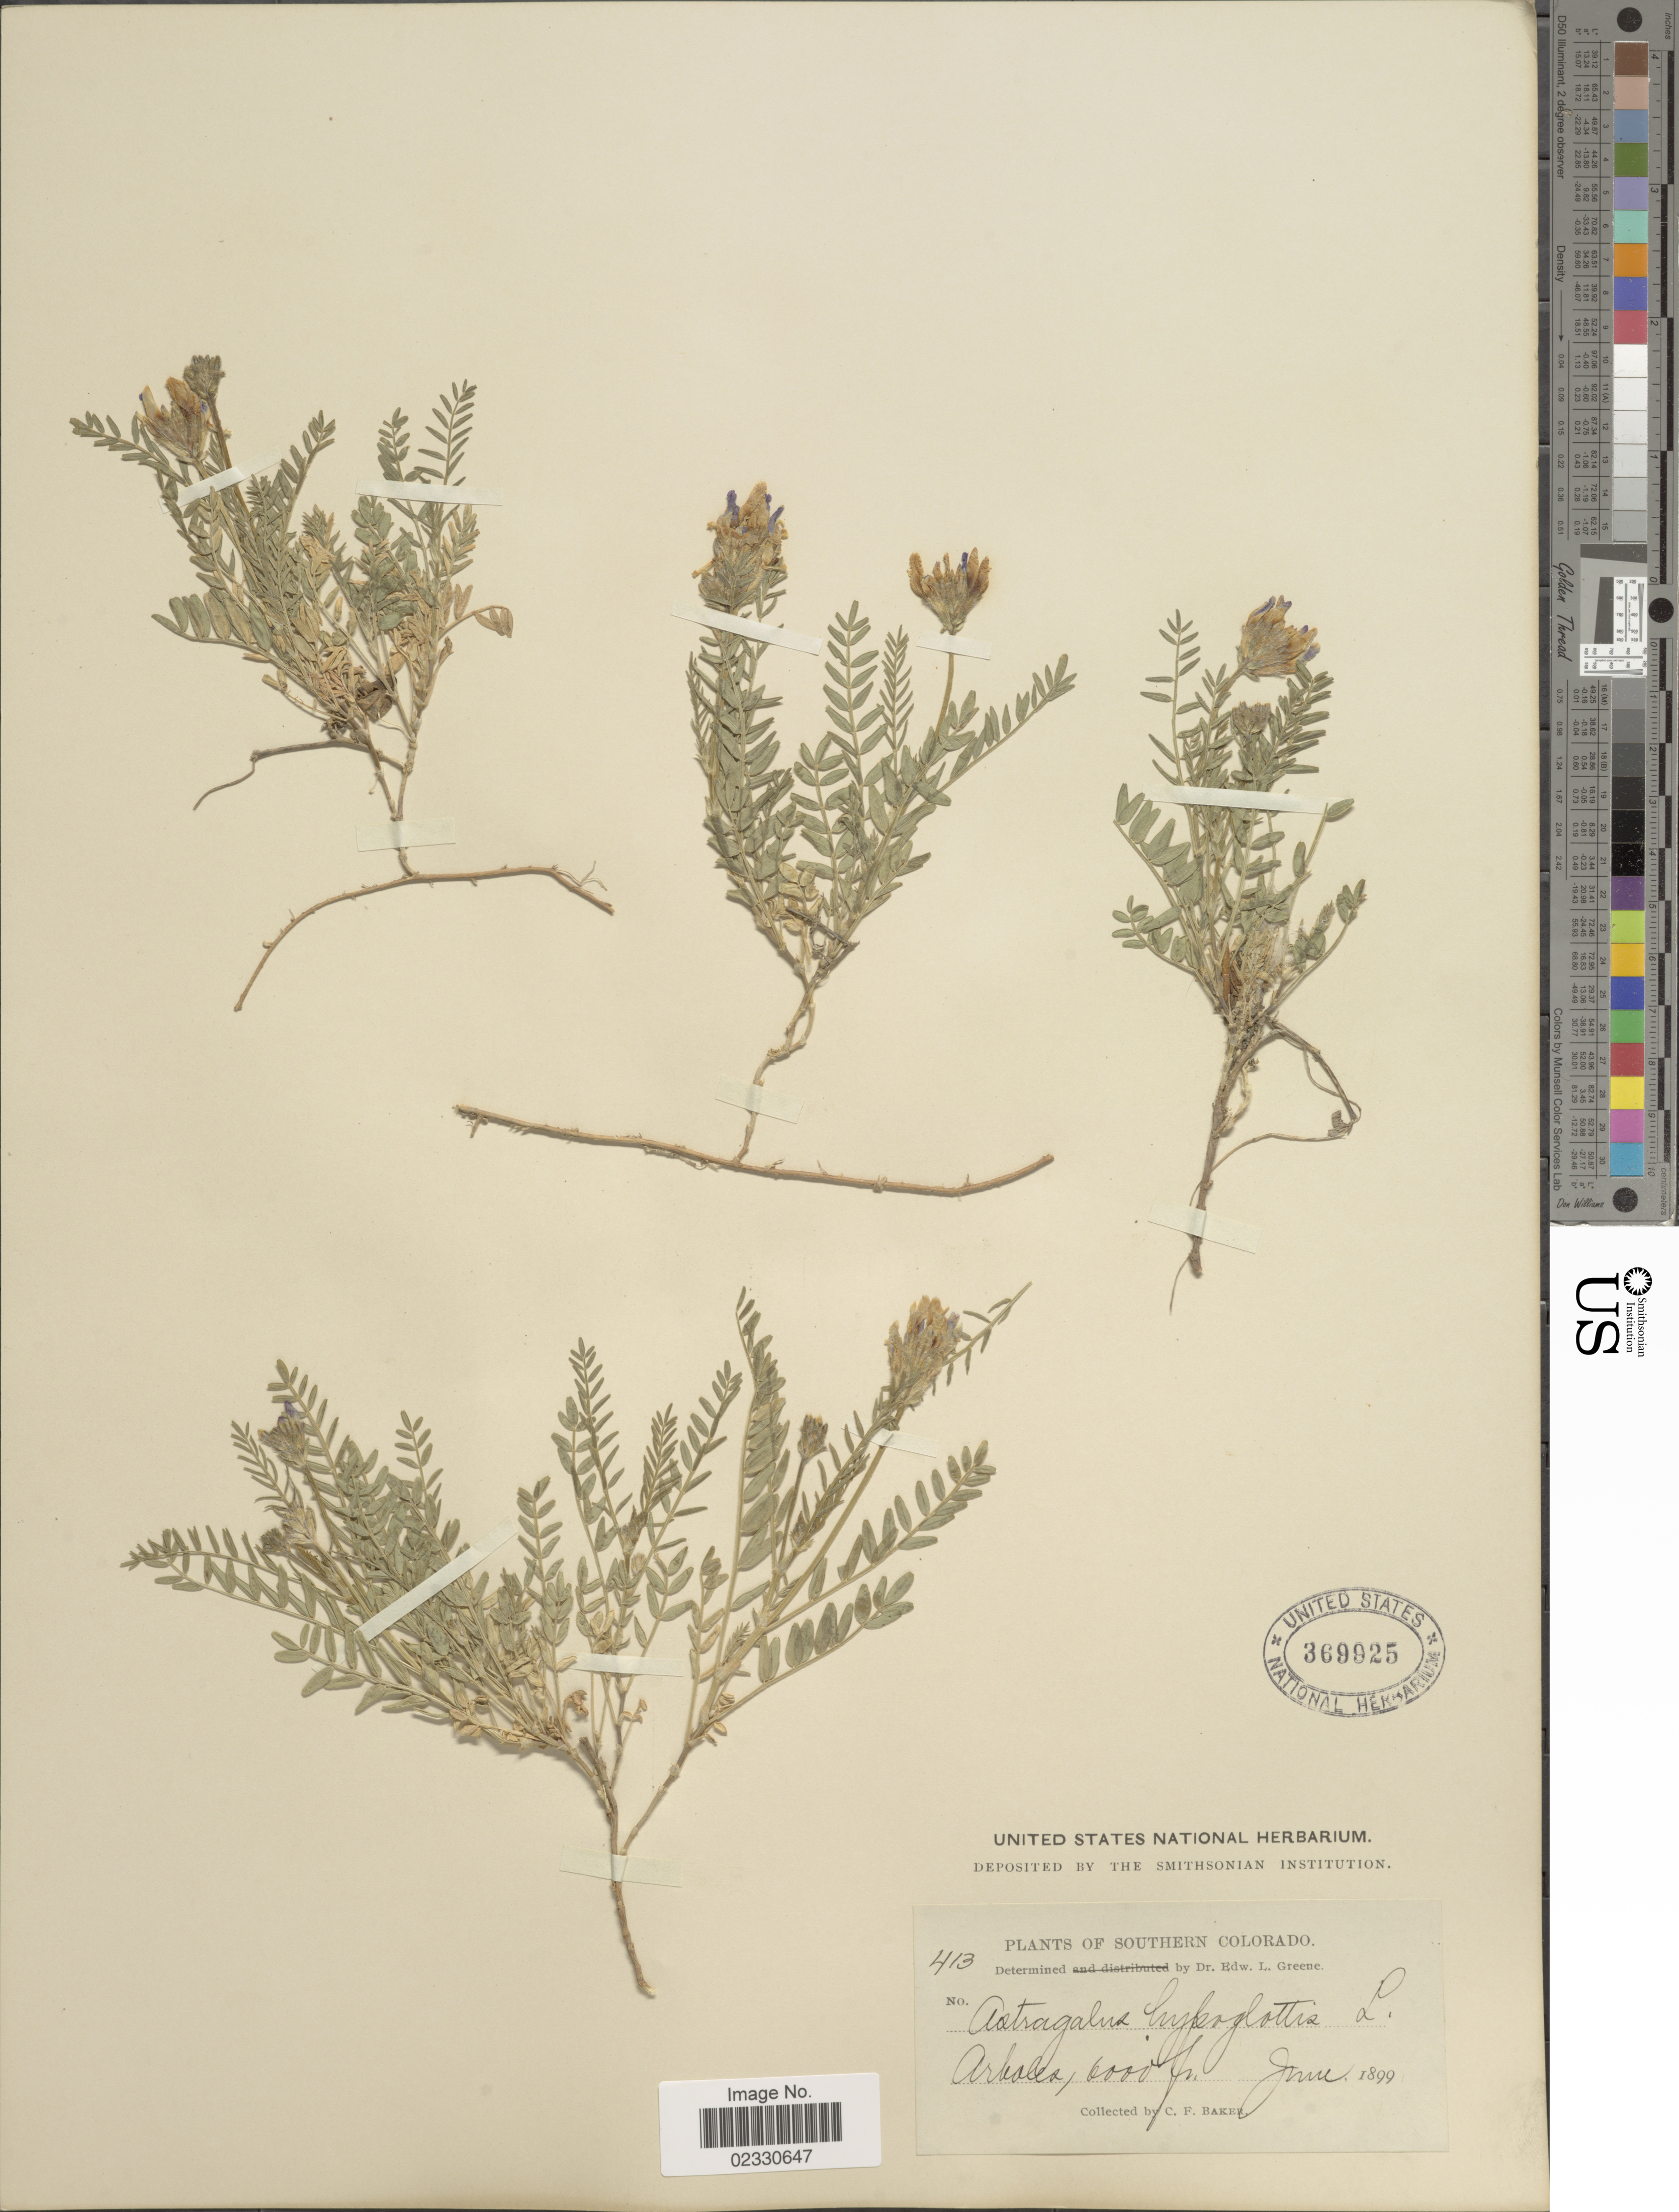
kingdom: Plantae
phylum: Tracheophyta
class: Magnoliopsida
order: Fabales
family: Fabaceae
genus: Astragalus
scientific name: Astragalus dasyglottis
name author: DC.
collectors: C. F. Baker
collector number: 413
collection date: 1899-06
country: United States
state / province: Colorado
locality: Southern Colorado, Arbales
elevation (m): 1829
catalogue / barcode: US 369925